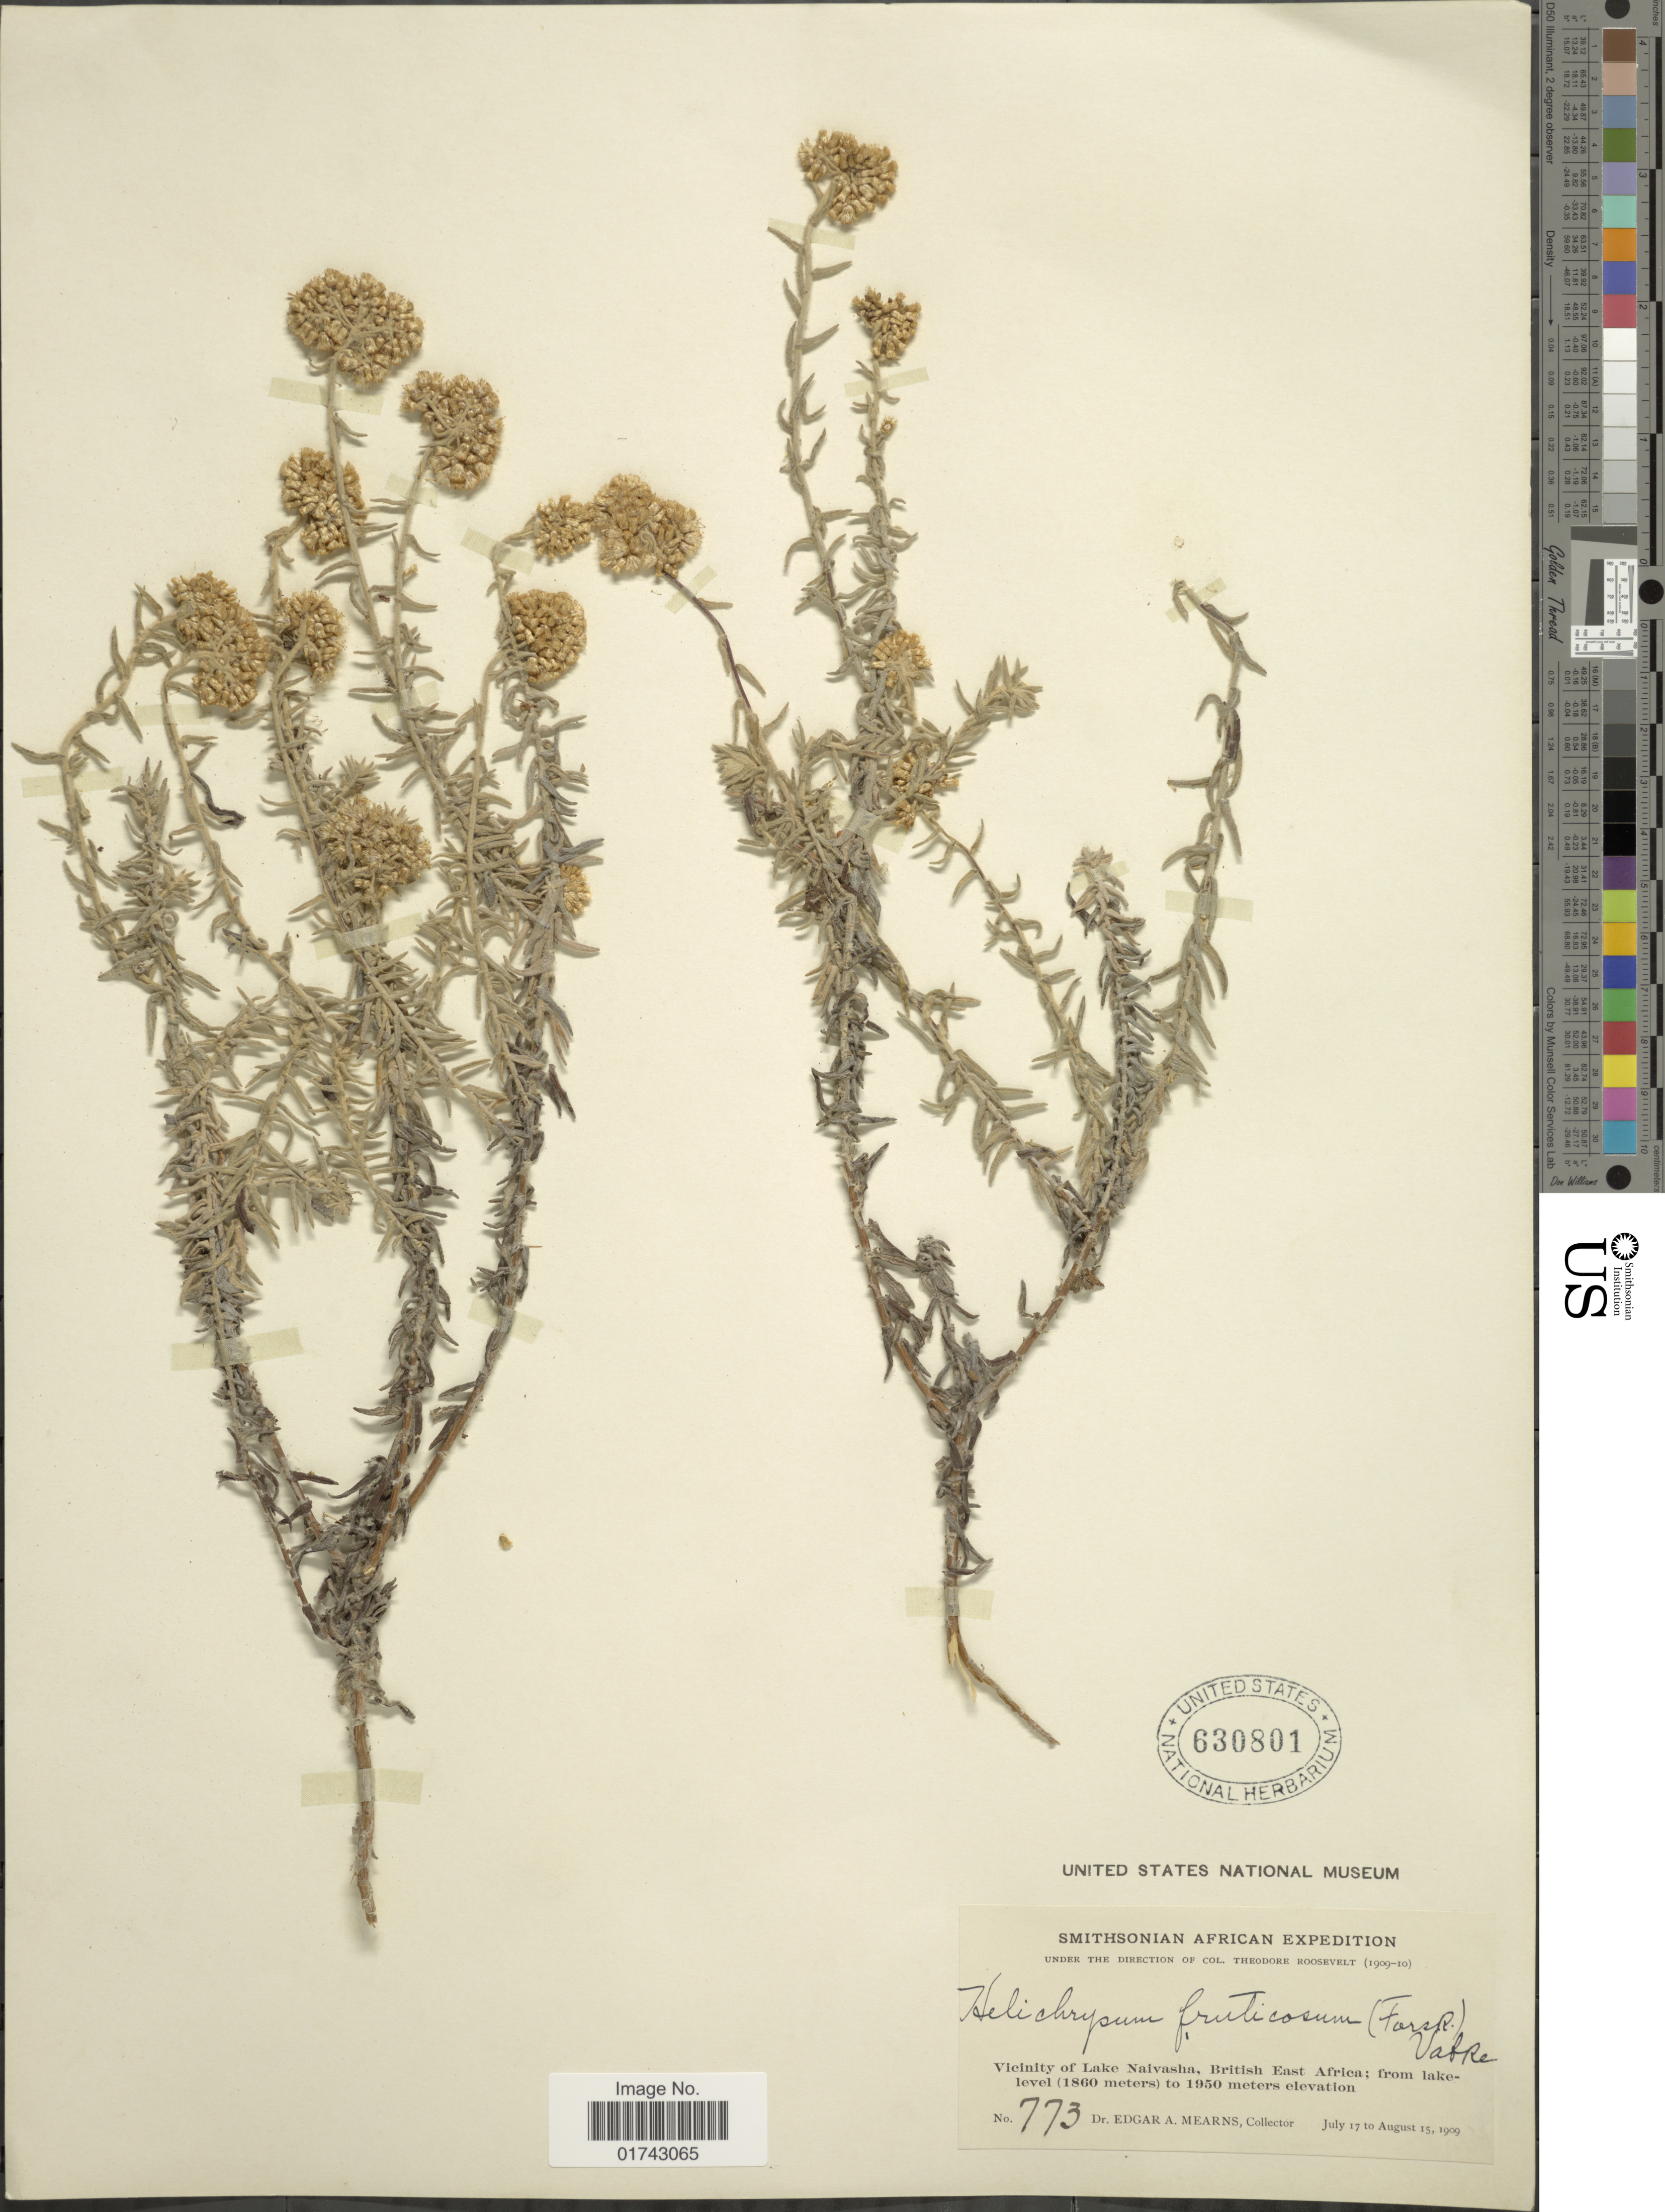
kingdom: Plantae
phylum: Tracheophyta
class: Magnoliopsida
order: Asterales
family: Asteraceae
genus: Helichrysum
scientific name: Helichrysum forskahlii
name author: (J.F. Gmel.) Hilliard & B.L. Burtt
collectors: E. A. Mearns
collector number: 773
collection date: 1909-07-17/1909-08-15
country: Kenya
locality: Vicinity of Lake Naivasha, British East Africa; From lakelevel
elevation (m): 1860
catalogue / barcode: US 630801